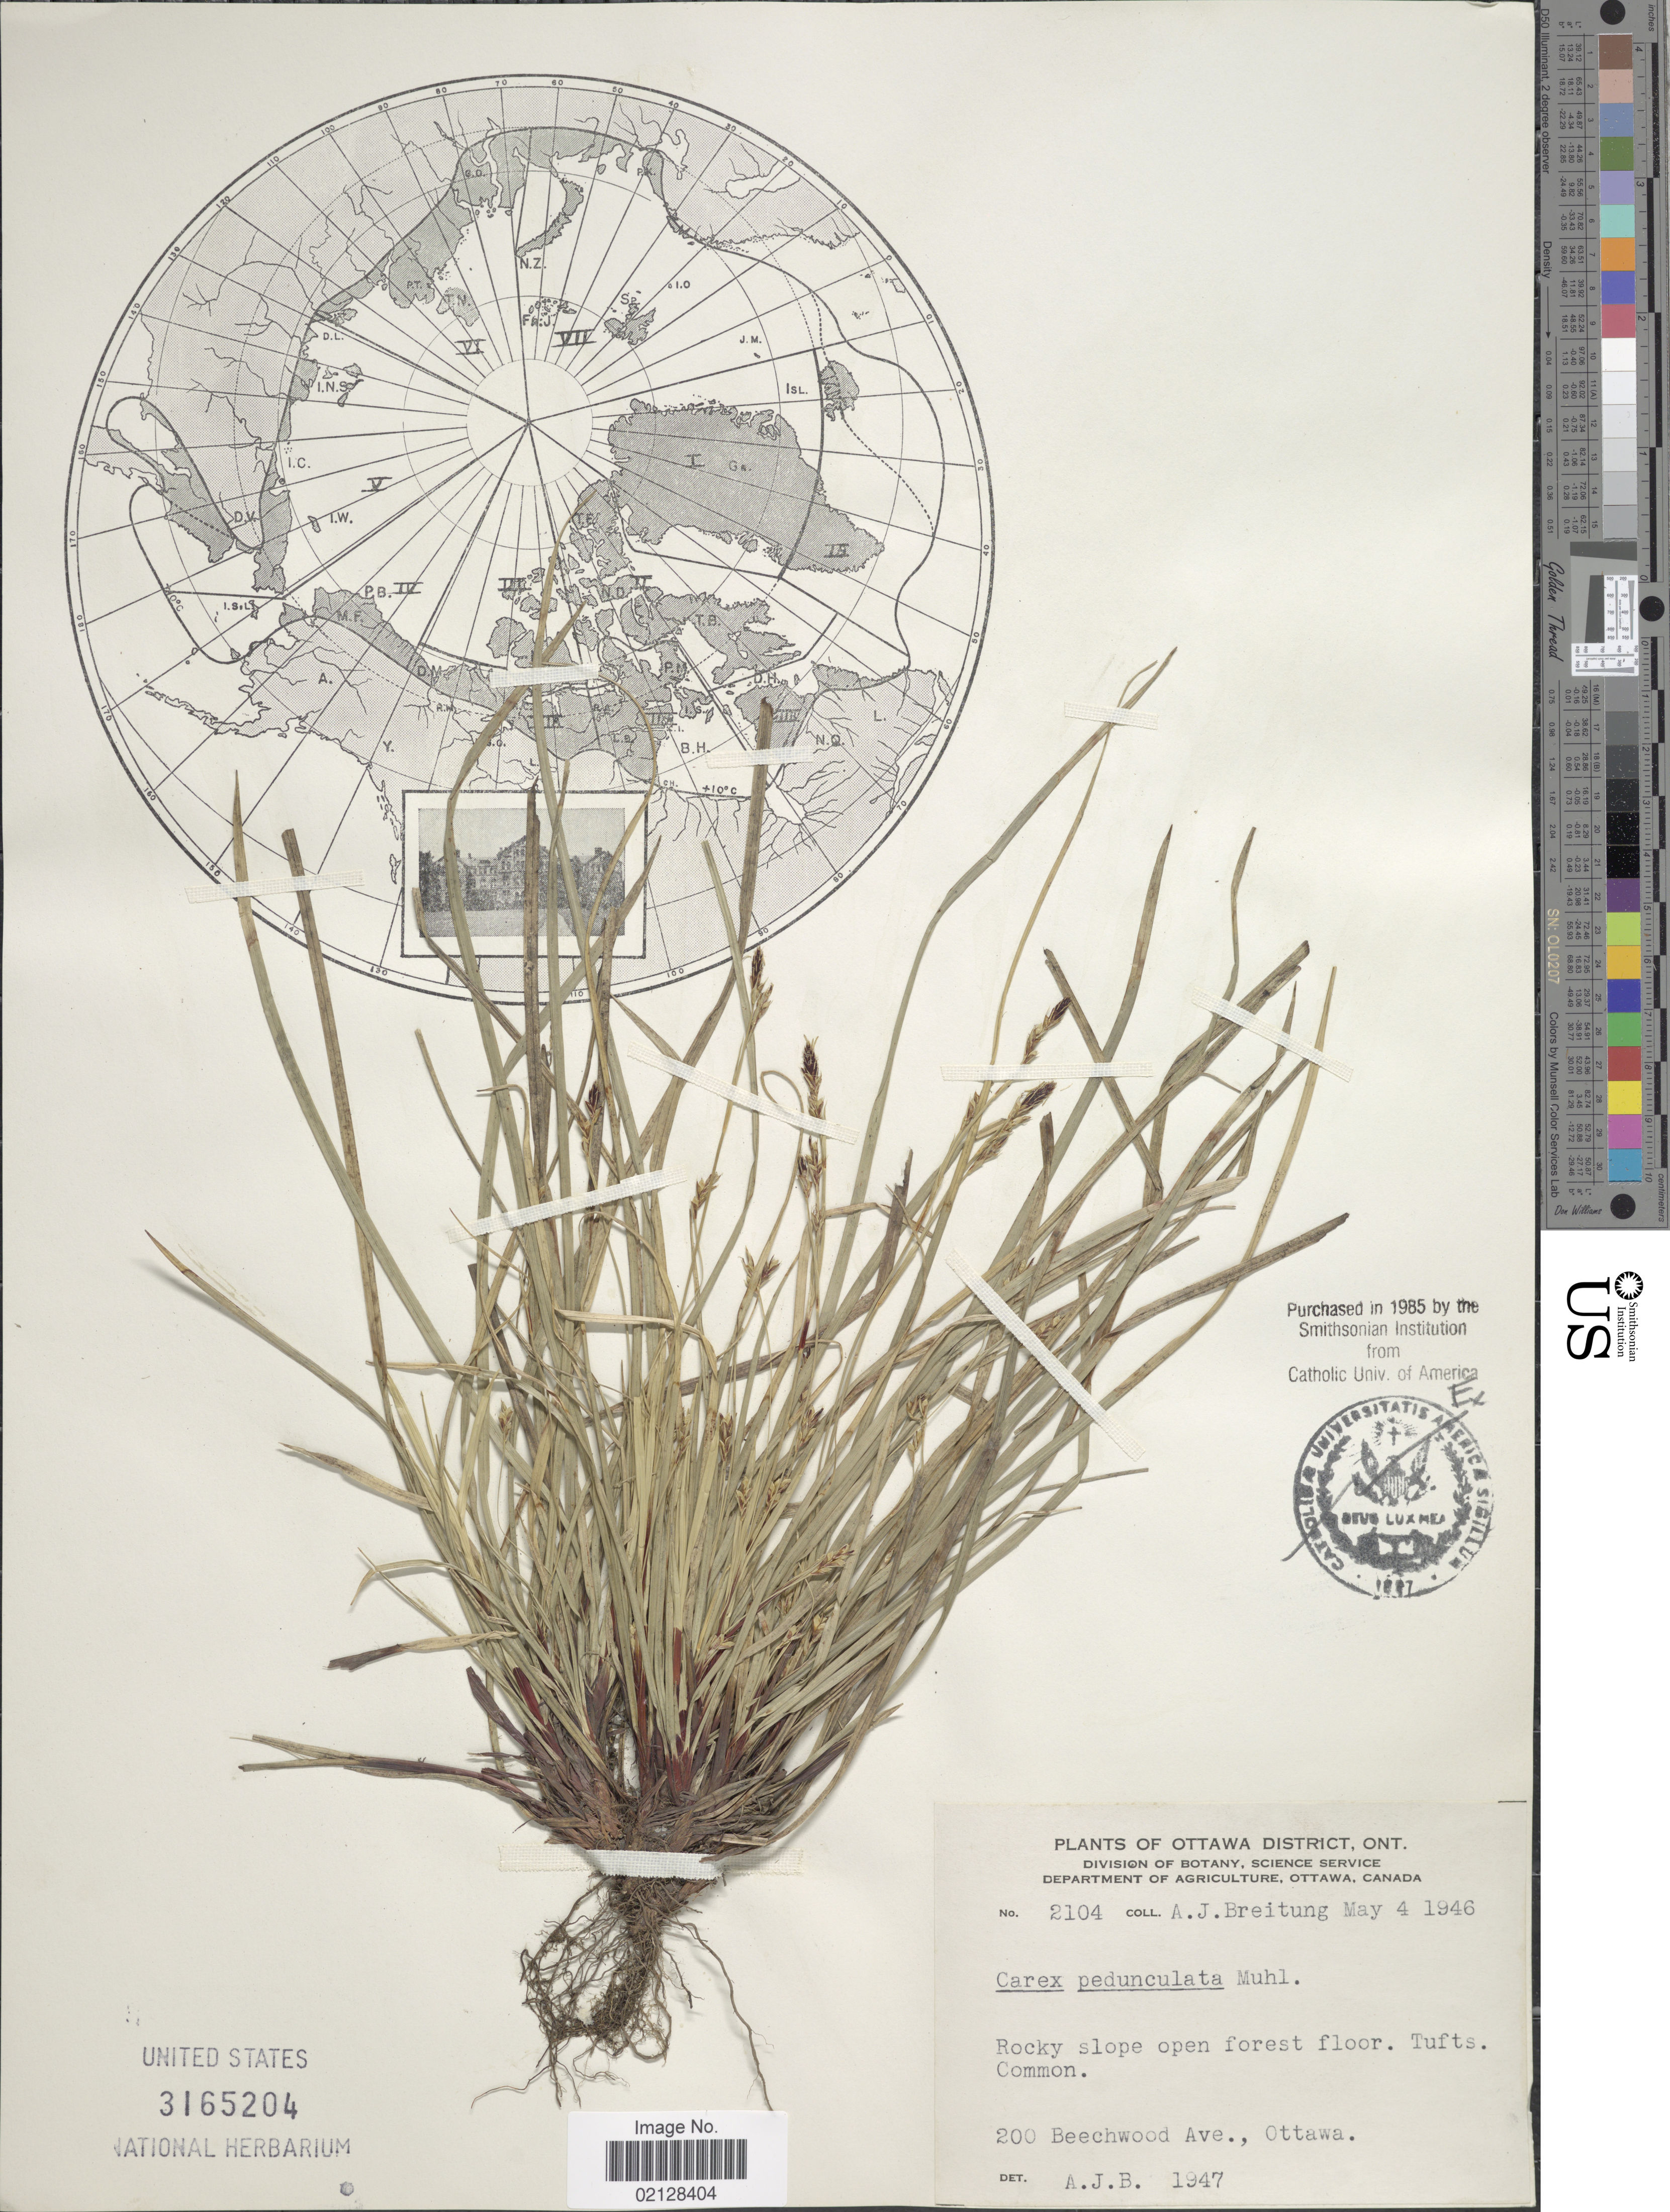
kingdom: Plantae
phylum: Tracheophyta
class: Liliopsida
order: Poales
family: Cyperaceae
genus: Carex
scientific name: Carex pedunculata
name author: Muhl. ex Willd.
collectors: A. Breitung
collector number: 2104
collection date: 1946-05-04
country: Canada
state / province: Ontario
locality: Ottawa District, Ont., Rocky slope open forest floor, Tufts, Common, 200 Beechwood Ave., Ottawa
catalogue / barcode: US 3165204